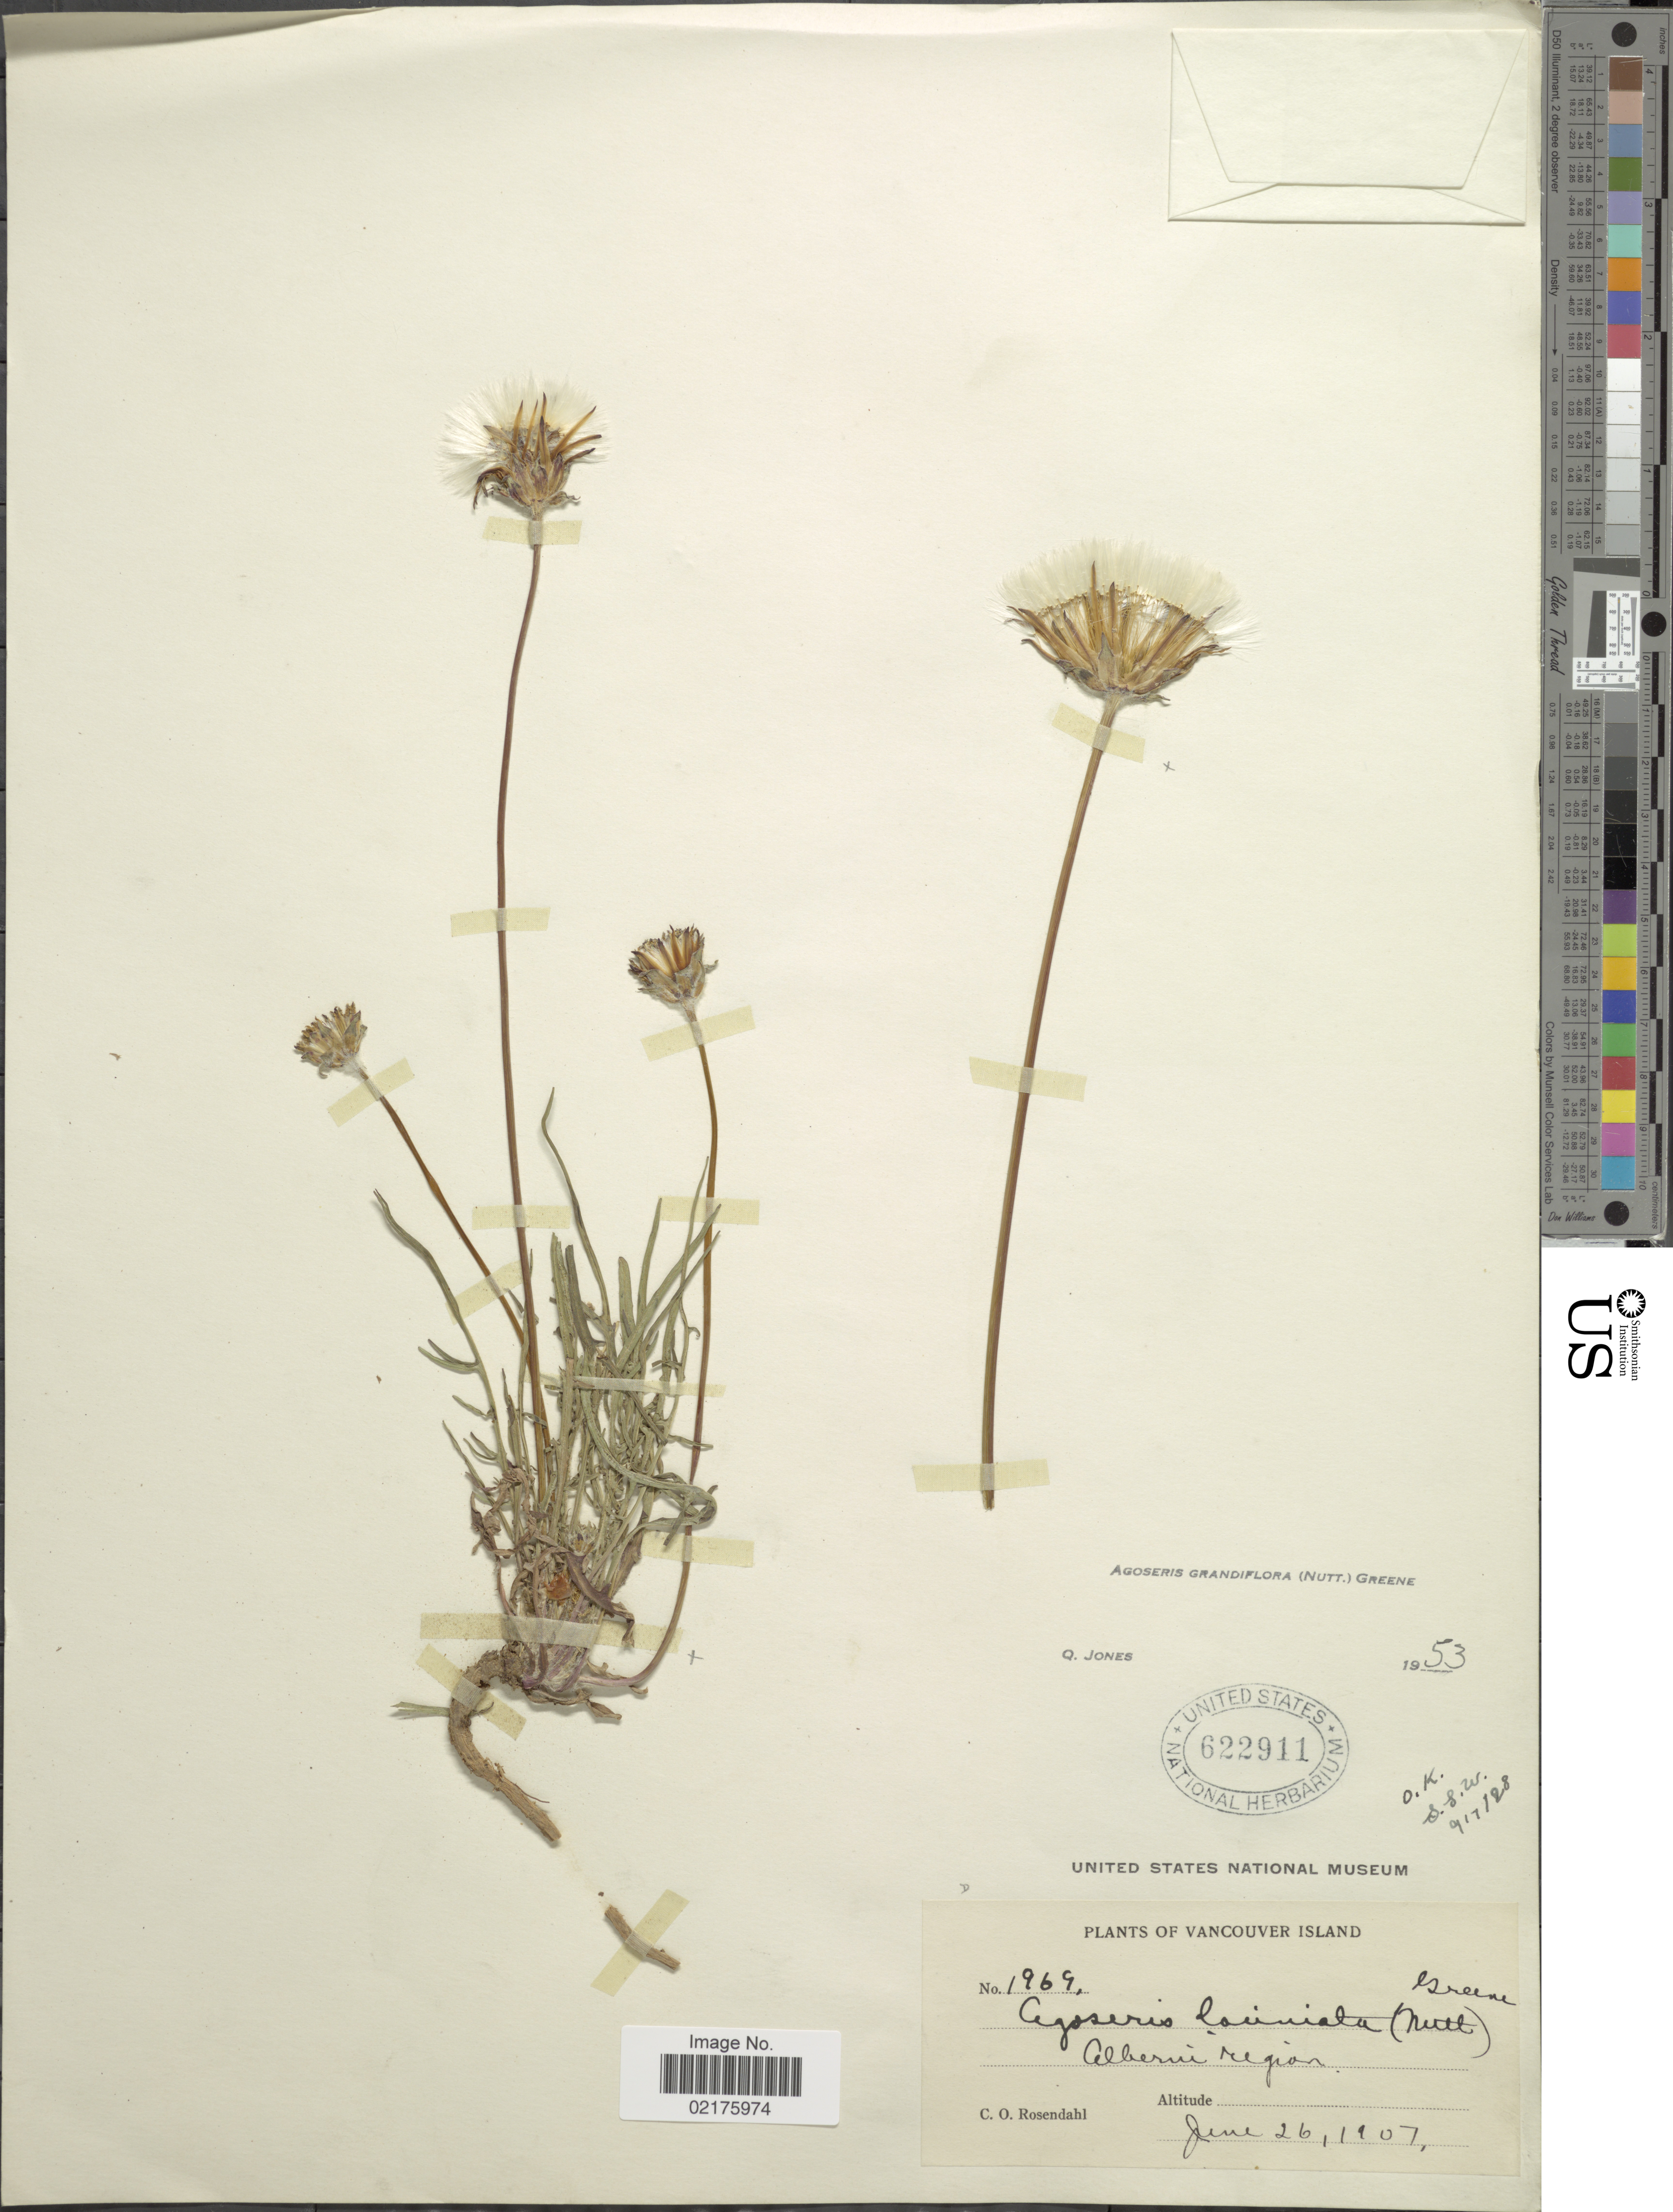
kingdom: Plantae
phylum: Tracheophyta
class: Magnoliopsida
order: Asterales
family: Asteraceae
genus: Agoseris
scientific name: Agoseris grandiflora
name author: (Nutt.) Greene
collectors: C. O. Rosendahl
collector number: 1969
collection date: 1907-06-26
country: Canada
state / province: British Columbia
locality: Vancouver Island, Alberni region.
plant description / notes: Precise locality edit: Corrected "Vancouver" to "Vancouver Island."; Corrected Prim. Collection Number from 1964 to 1969.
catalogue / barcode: US 622911